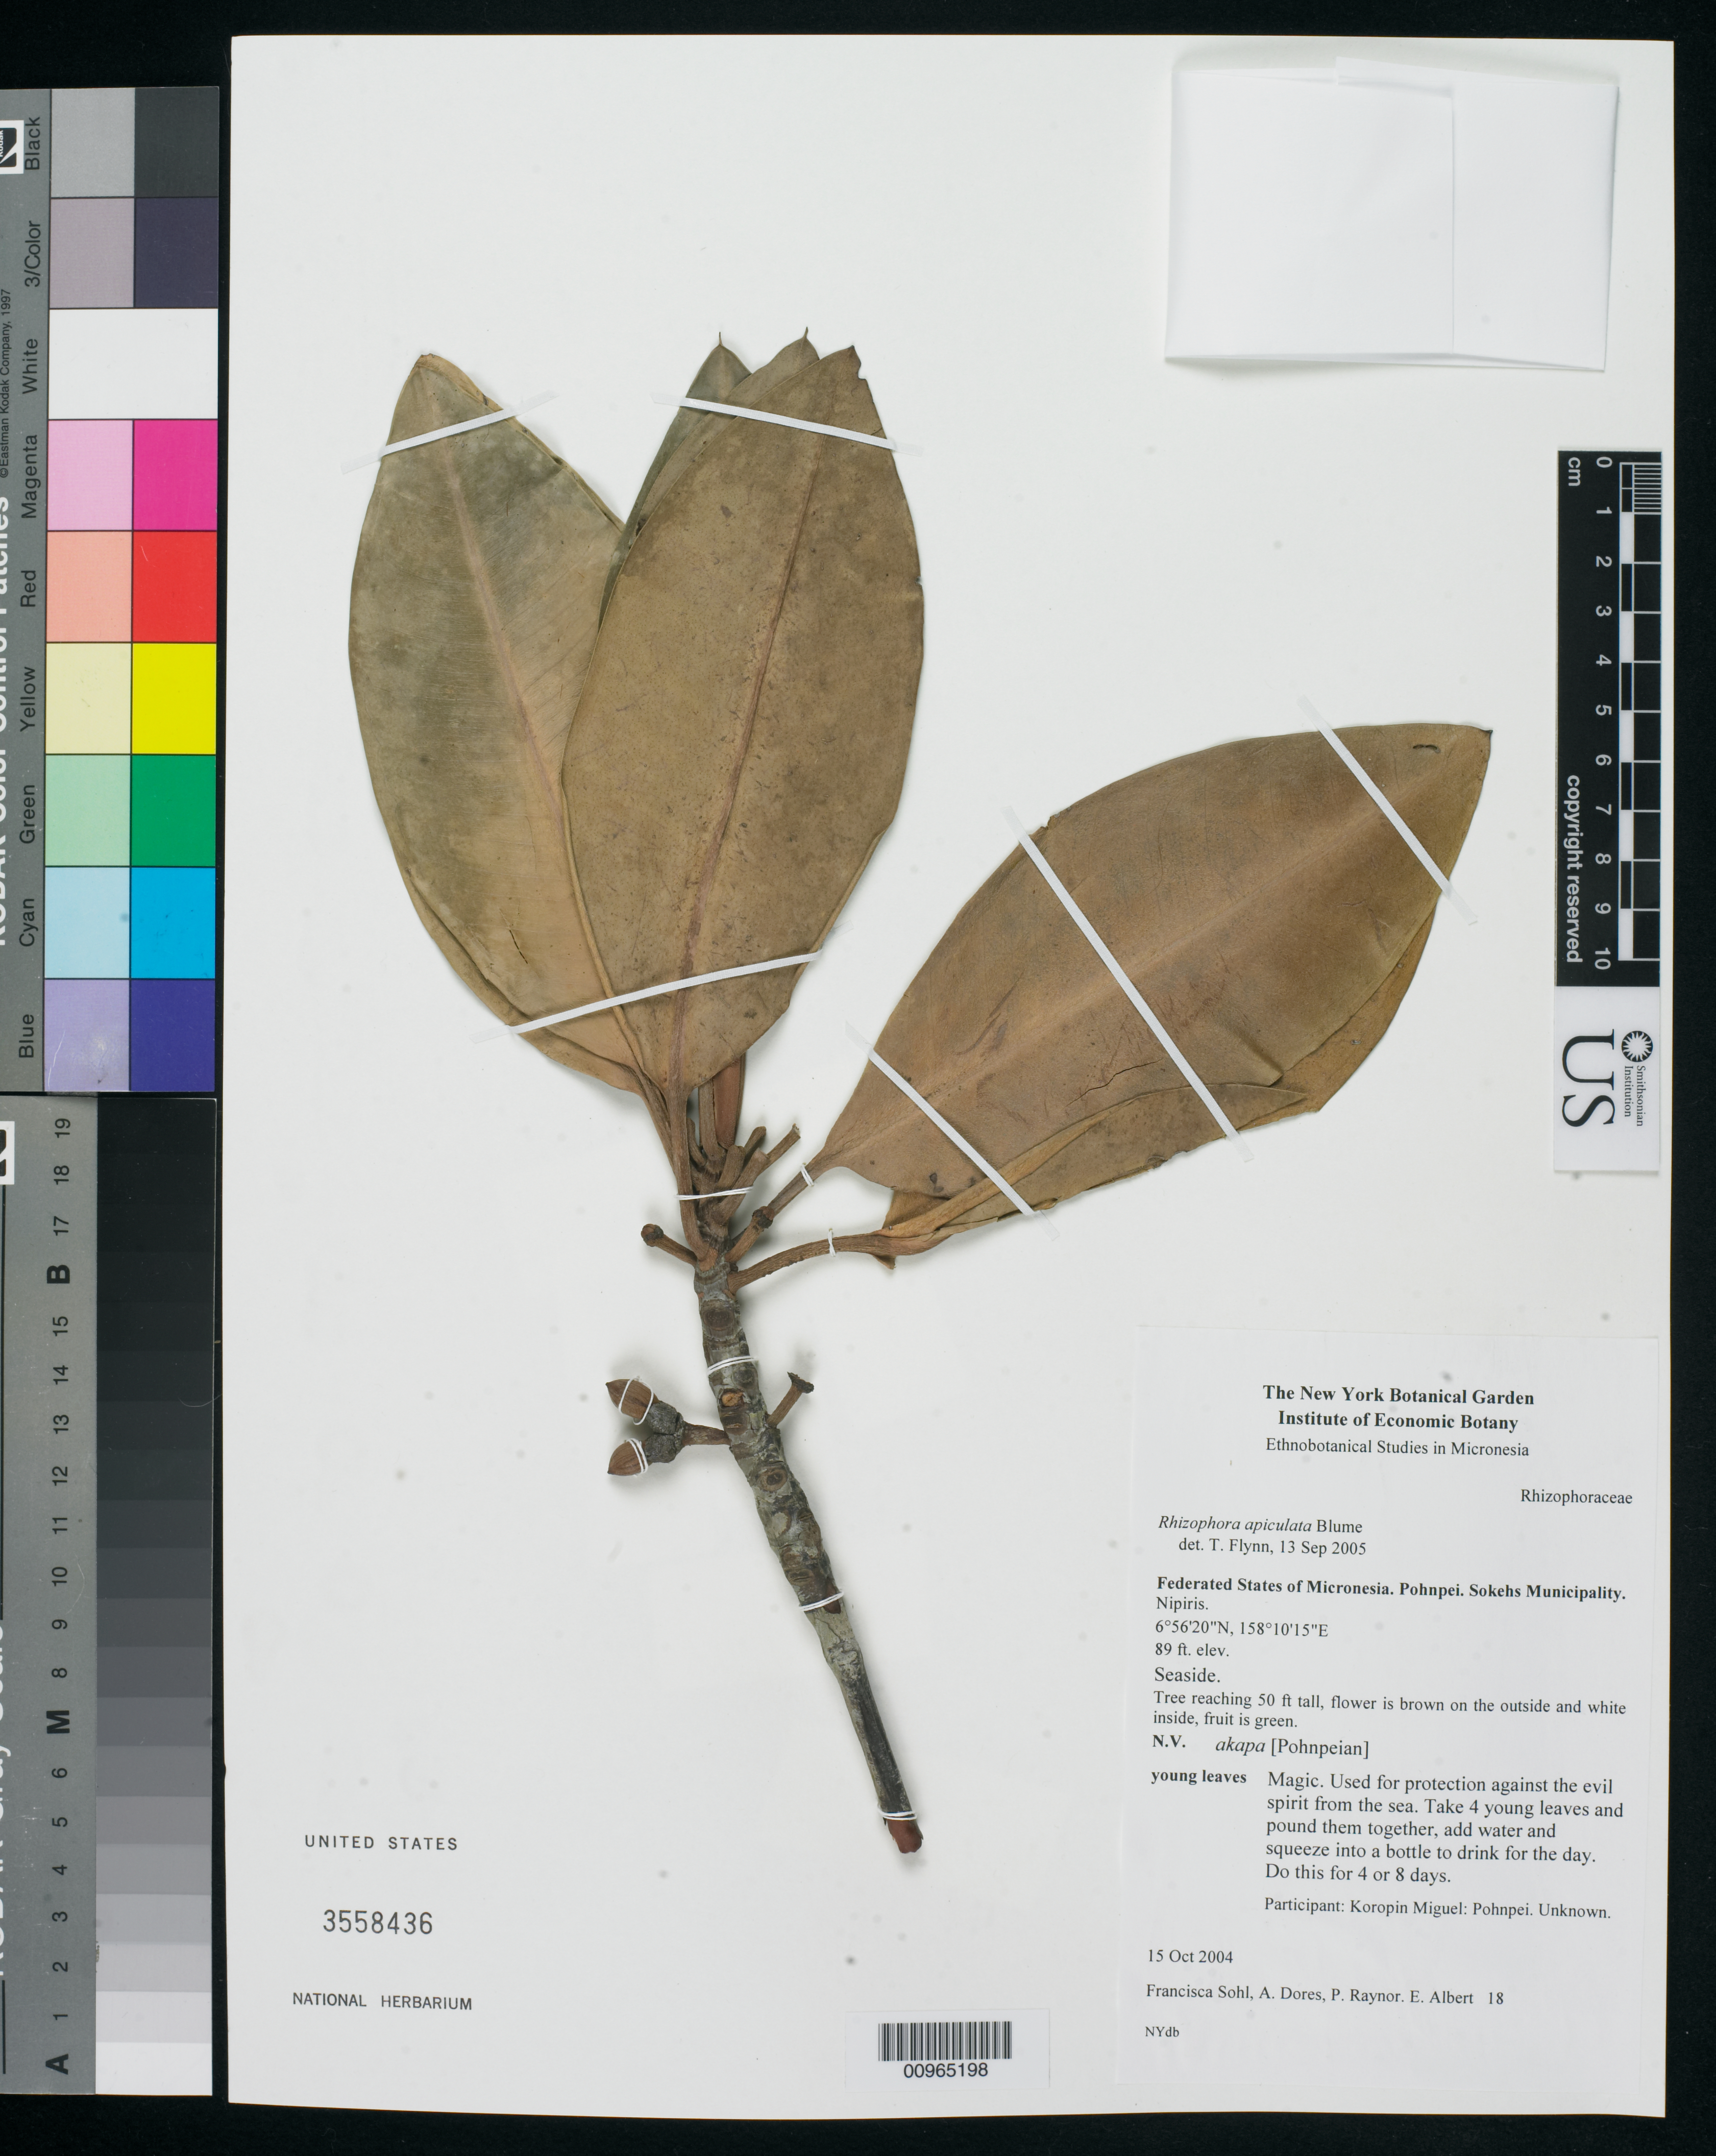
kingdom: Plantae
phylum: Tracheophyta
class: Magnoliopsida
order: Malpighiales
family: Rhizophoraceae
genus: Rhizophora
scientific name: Rhizophora apiculata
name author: Blume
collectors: F. Sohl, A. Dores, A. Raynor & E. Albert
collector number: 18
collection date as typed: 15 Oct 2004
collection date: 2004-10-15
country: Micronesia, Federated States of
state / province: Pohnpei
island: Pohnpei [Ponape]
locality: Nipiris, Sokehs Muncipality, Pohnpei, Micronesia. Seaside.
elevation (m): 27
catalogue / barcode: US 3558436